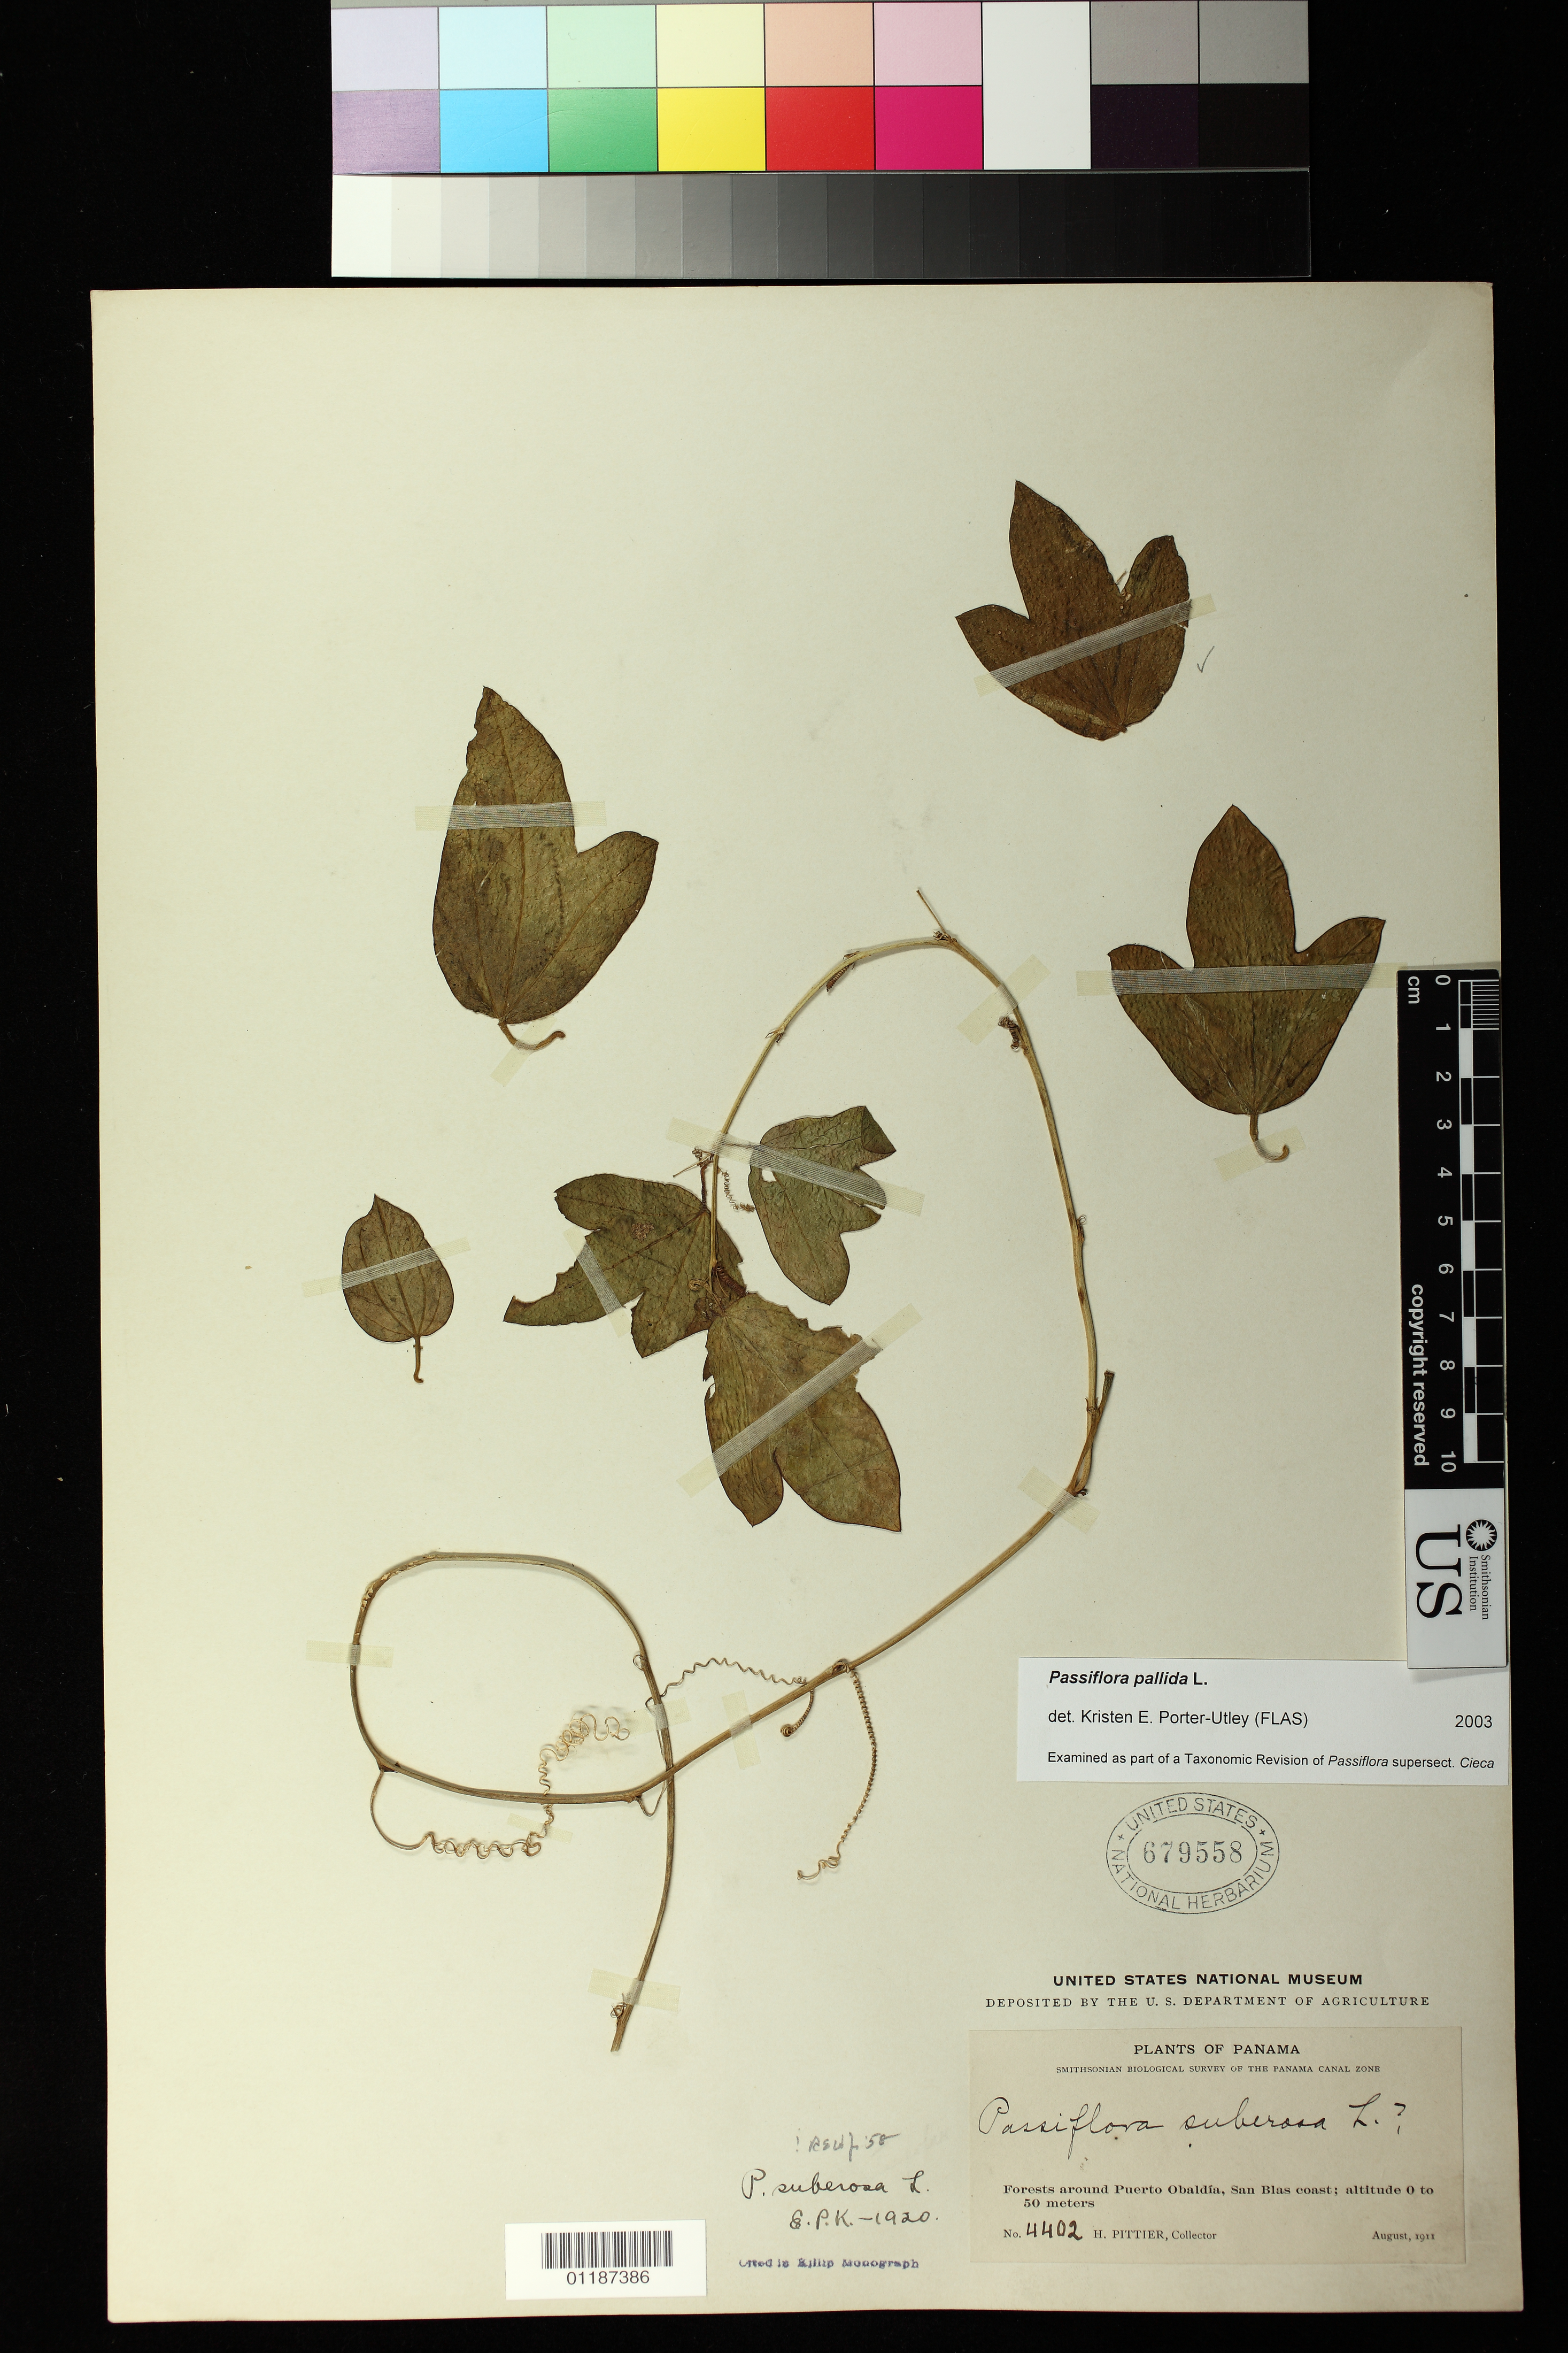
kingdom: Plantae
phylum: Tracheophyta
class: Magnoliopsida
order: Malpighiales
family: Passifloraceae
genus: Passiflora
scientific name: Passiflora pallida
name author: L.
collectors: H. F. Pittier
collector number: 4402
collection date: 1911-08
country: Panama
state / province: Kuna Yala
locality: Forests around Puerto Obaldia, San Blas [Kuna Yala]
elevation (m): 0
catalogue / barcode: US 679558